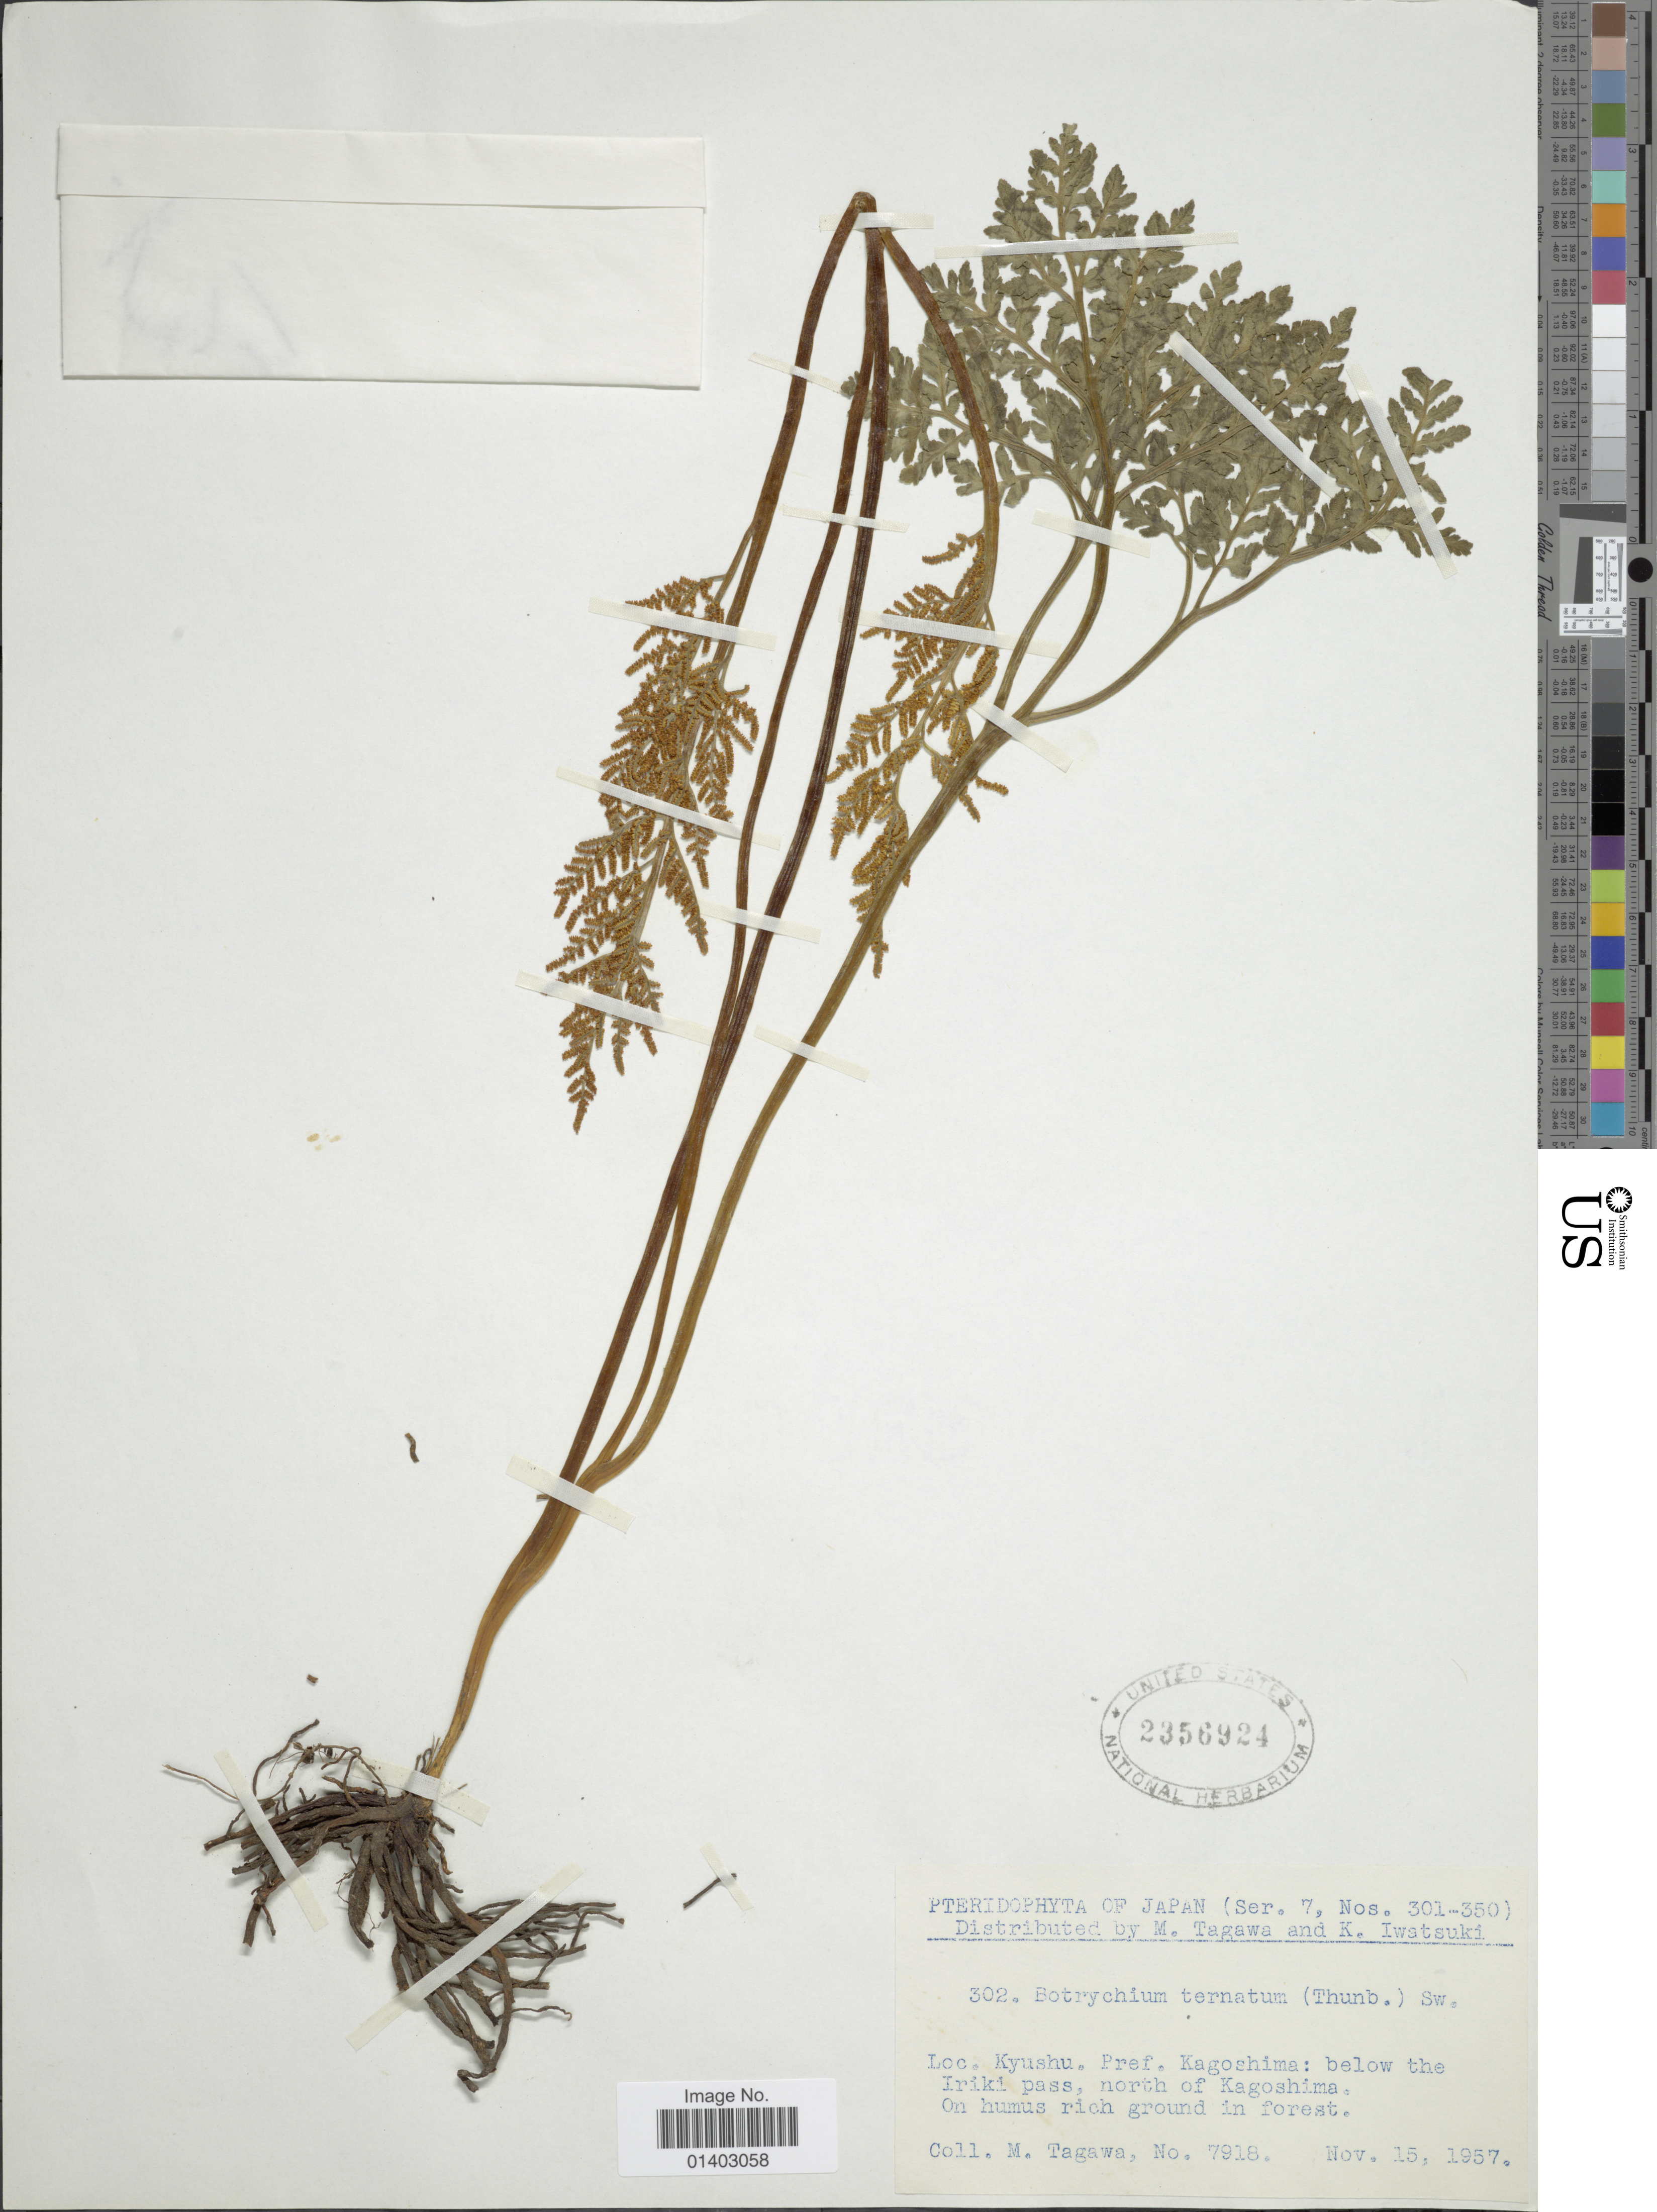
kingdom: Plantae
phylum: Tracheophyta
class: Polypodiopsida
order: Ophioglossales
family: Ophioglossaceae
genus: Botrychium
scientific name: Botrychium ternatum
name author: (Thunb.) Sw.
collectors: M. Tagawa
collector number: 7918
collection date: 1957-11-15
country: Japan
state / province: Kagosima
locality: Kyushu: below the iriki pass, north of Kagoshima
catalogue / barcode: US 2356924